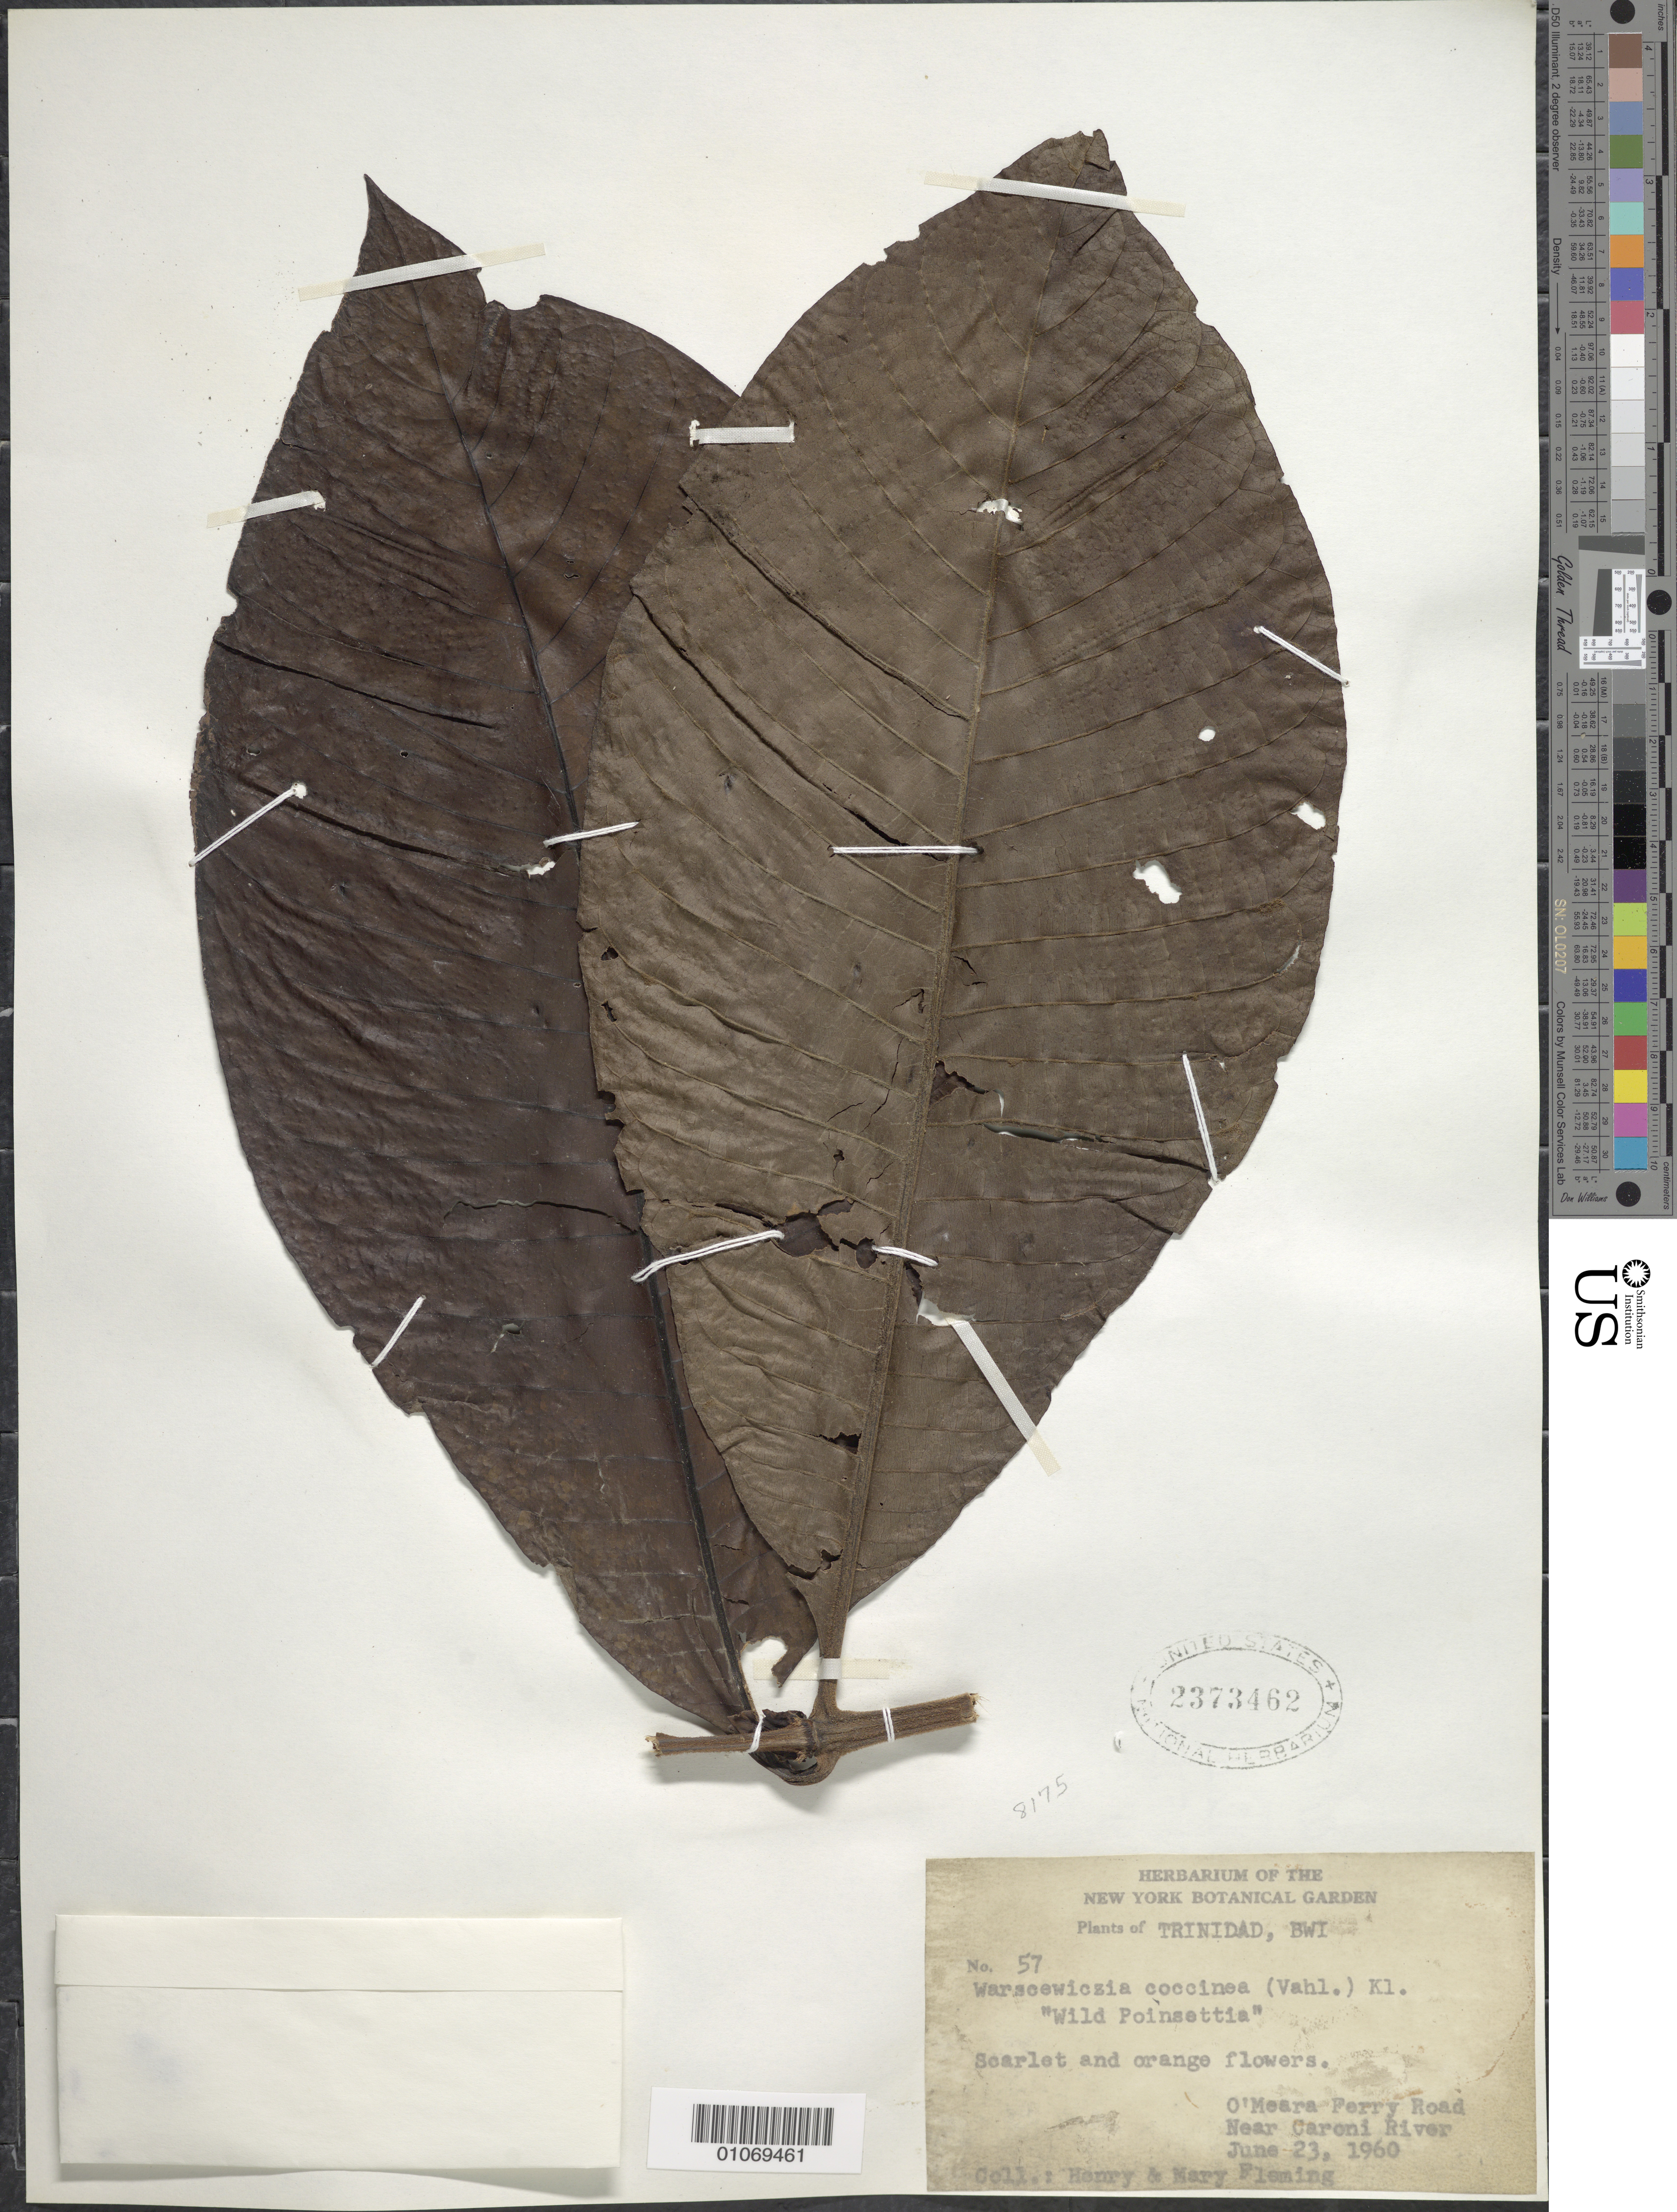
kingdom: Plantae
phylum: Tracheophyta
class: Magnoliopsida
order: Gentianales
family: Rubiaceae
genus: Warszewiczia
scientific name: Warszewiczia coccinea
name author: (Vahl) Klotzsch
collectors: H. Fleming & M. Fleming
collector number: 57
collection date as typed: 23 Jun 1960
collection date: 1960-06-23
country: Trinidad and Tobago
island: Trinidad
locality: O'Meara Perry Road, near Caroni River.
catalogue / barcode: US 2373462